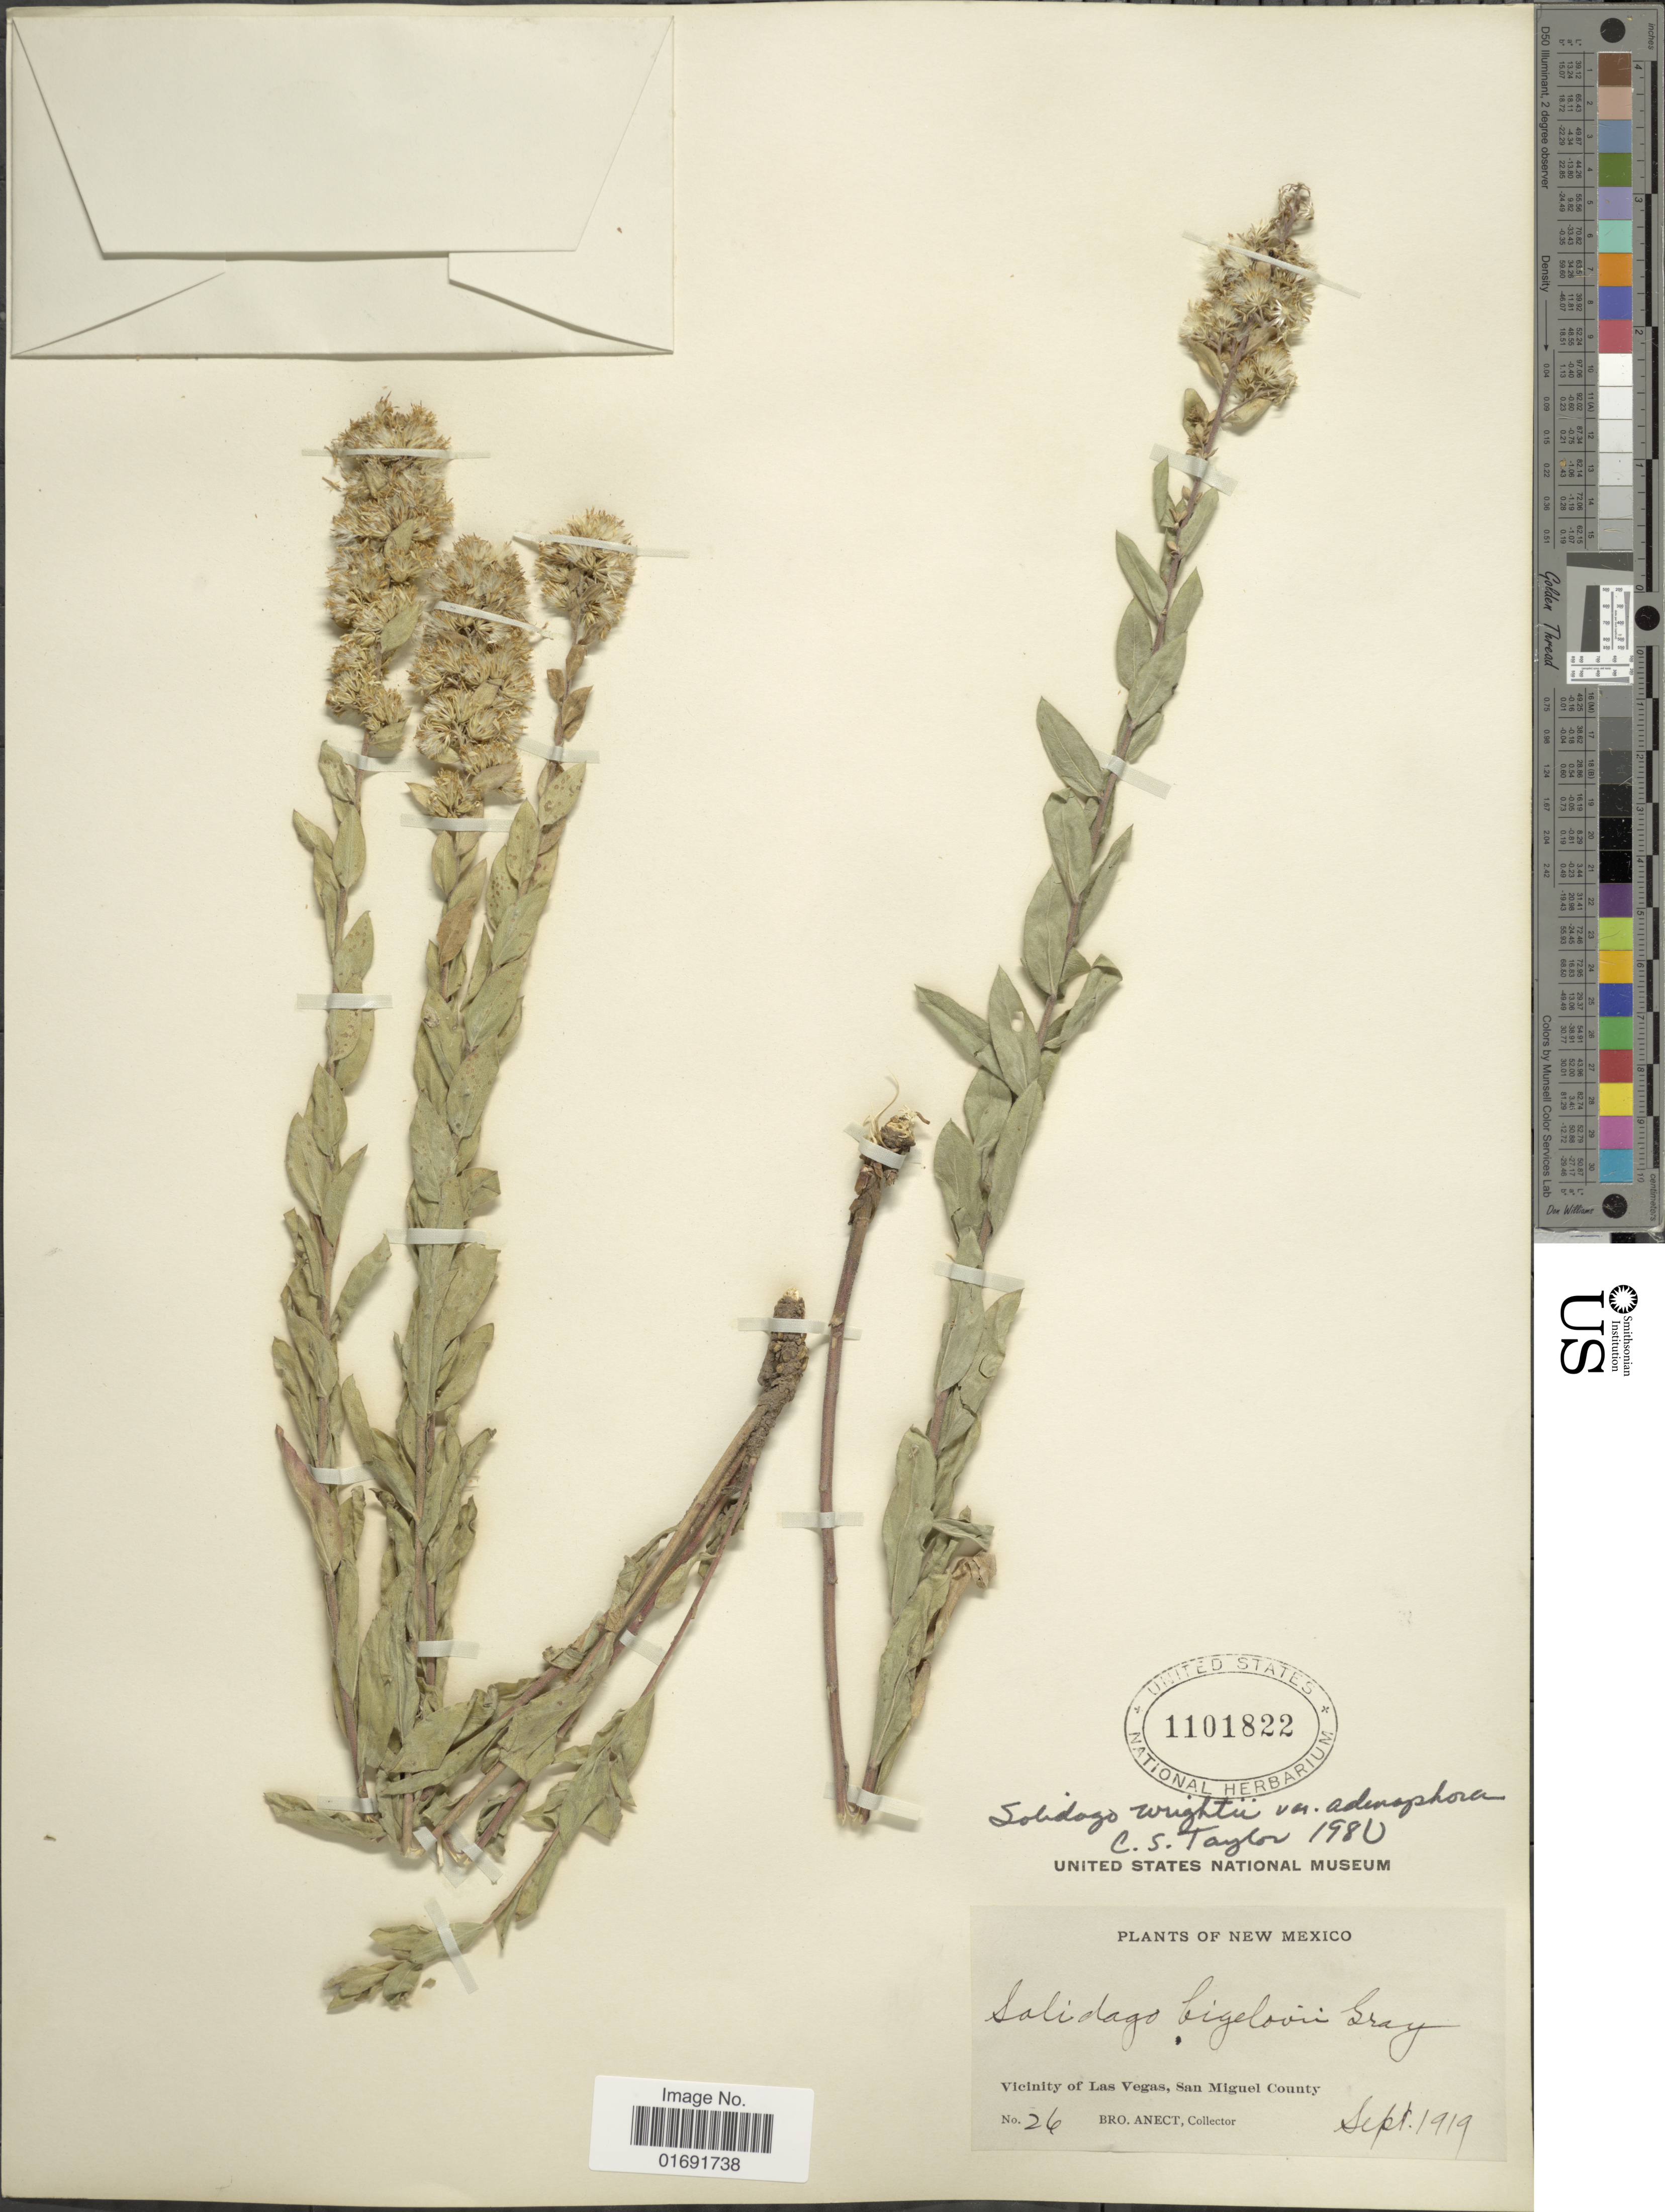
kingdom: Plantae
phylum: Tracheophyta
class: Magnoliopsida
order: Asterales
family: Asteraceae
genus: Solidago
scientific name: Solidago wrightii var. adenophora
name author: S.F. Blake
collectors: B. Anect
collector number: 26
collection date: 1919-09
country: United States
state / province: New Mexico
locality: Vicinity of Las Vegas, San Miguel County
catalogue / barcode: US 1101822